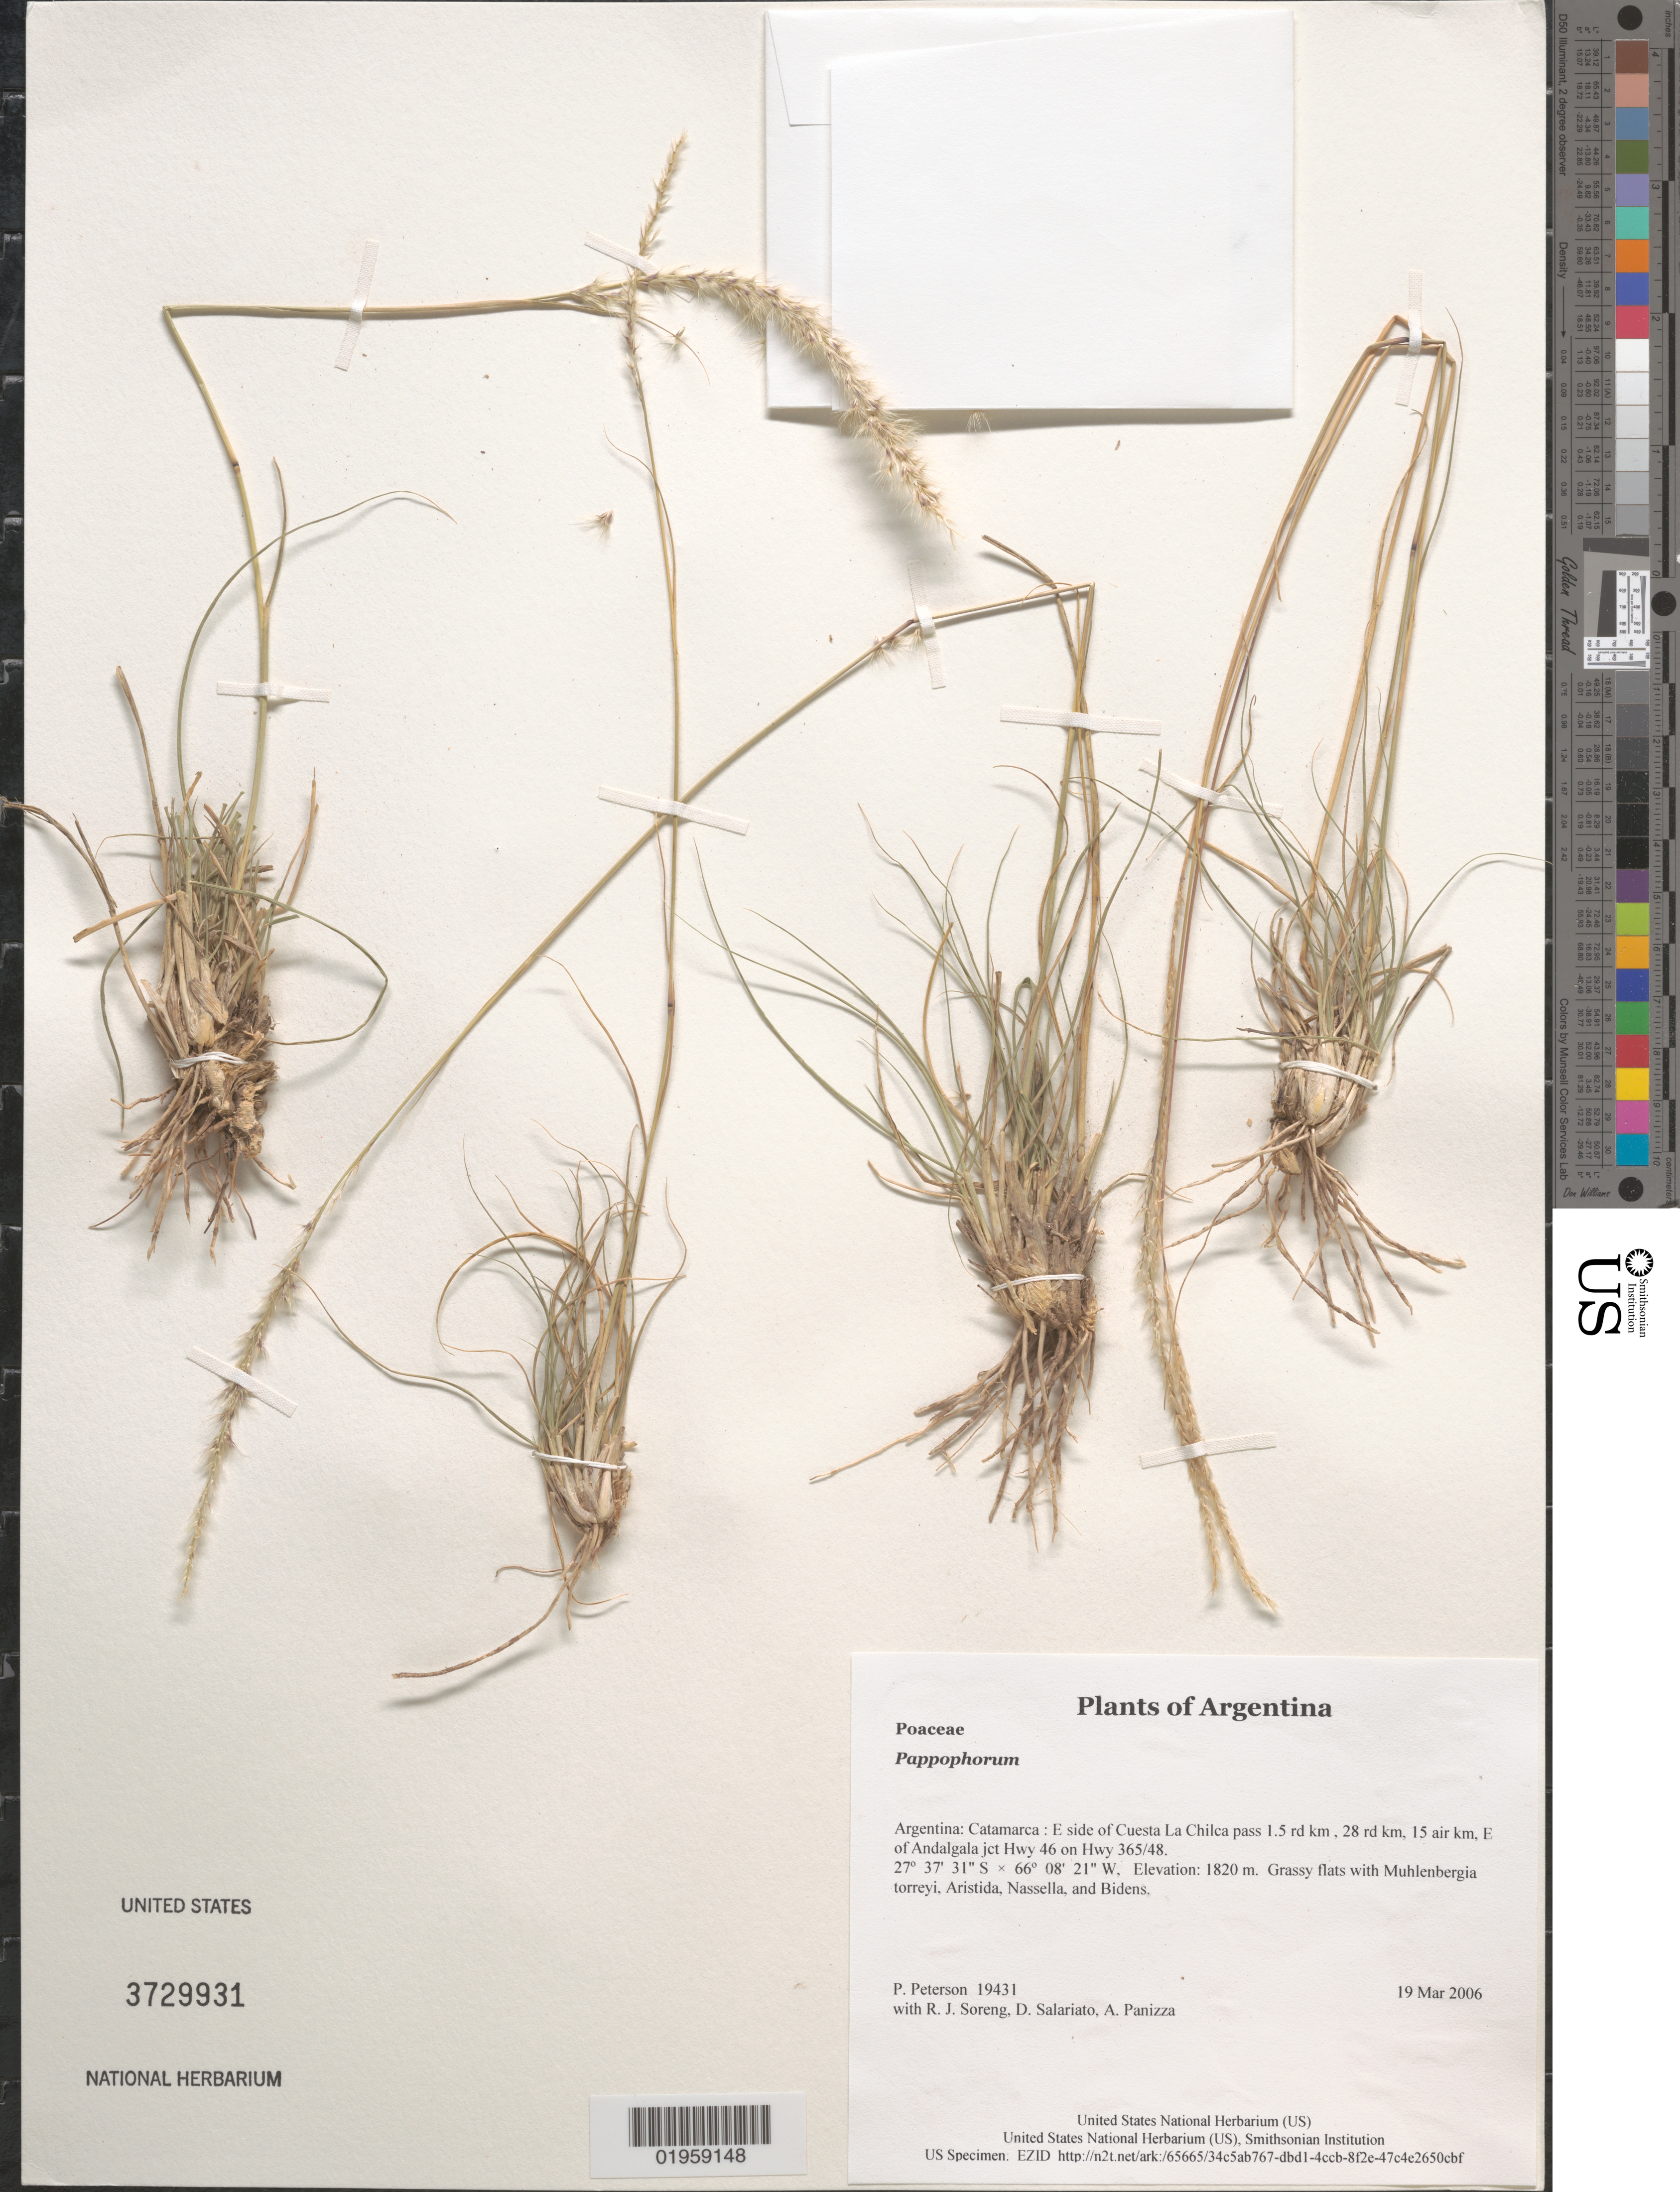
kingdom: Plantae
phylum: Tracheophyta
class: Liliopsida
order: Poales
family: Poaceae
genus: Pappophorum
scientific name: Pappophorum sp.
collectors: P. M. Peterson, R. J. Soreng, D. Salariato & A. Panizza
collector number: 19431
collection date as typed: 19 Mar 2006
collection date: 2006-03-19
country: Argentina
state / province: Catamarca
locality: E side of Cuesta La Chilca pass 1.5 rd km , 28 rd km, 15 air km, E of Andalgala jct Hwy 46 on Hwy 365/48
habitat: Grassy flats with Muhlenbergia torreyi, Aristida, Nassella, and Bidens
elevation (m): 1820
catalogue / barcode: US 3729931